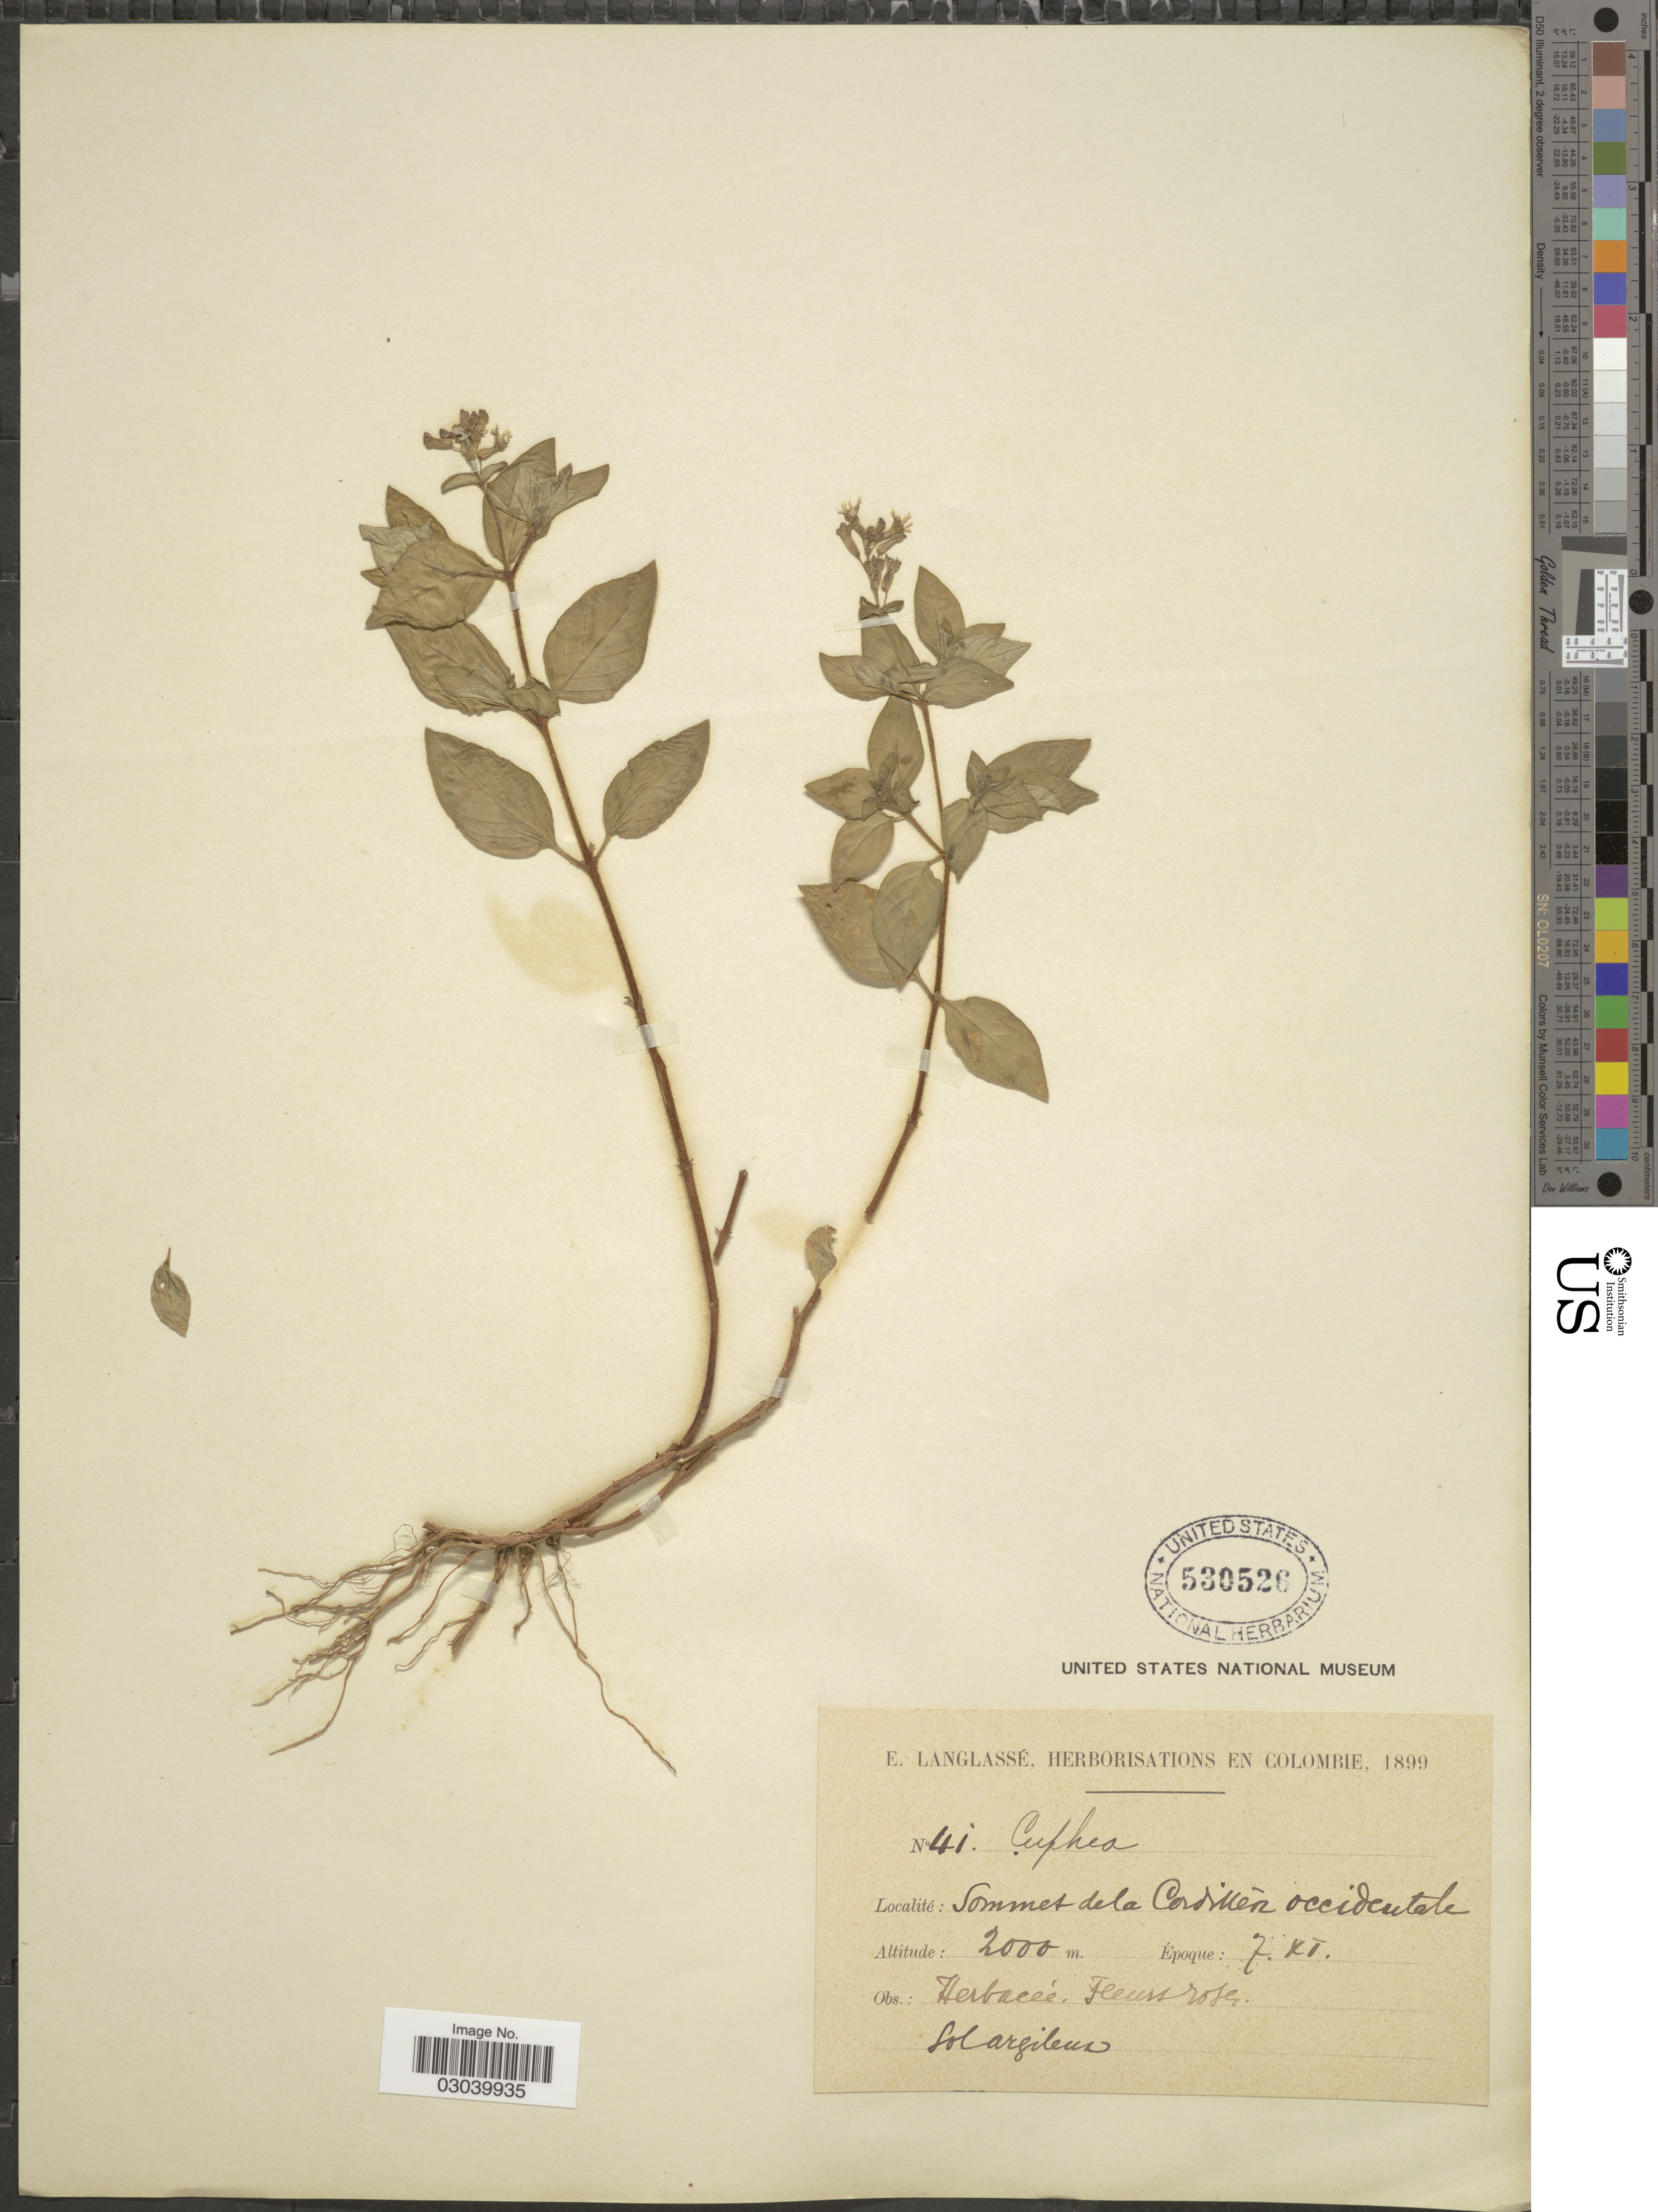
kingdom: Plantae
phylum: Tracheophyta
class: Magnoliopsida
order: Myrtales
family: Lythraceae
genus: Cuphea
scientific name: Cuphea racemosa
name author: (L. f.) Spreng.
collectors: E. Langlassé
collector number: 41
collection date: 1899-11-07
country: Colombia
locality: Sommet dela Cordillera occidental.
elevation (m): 2000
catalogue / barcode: US 530526